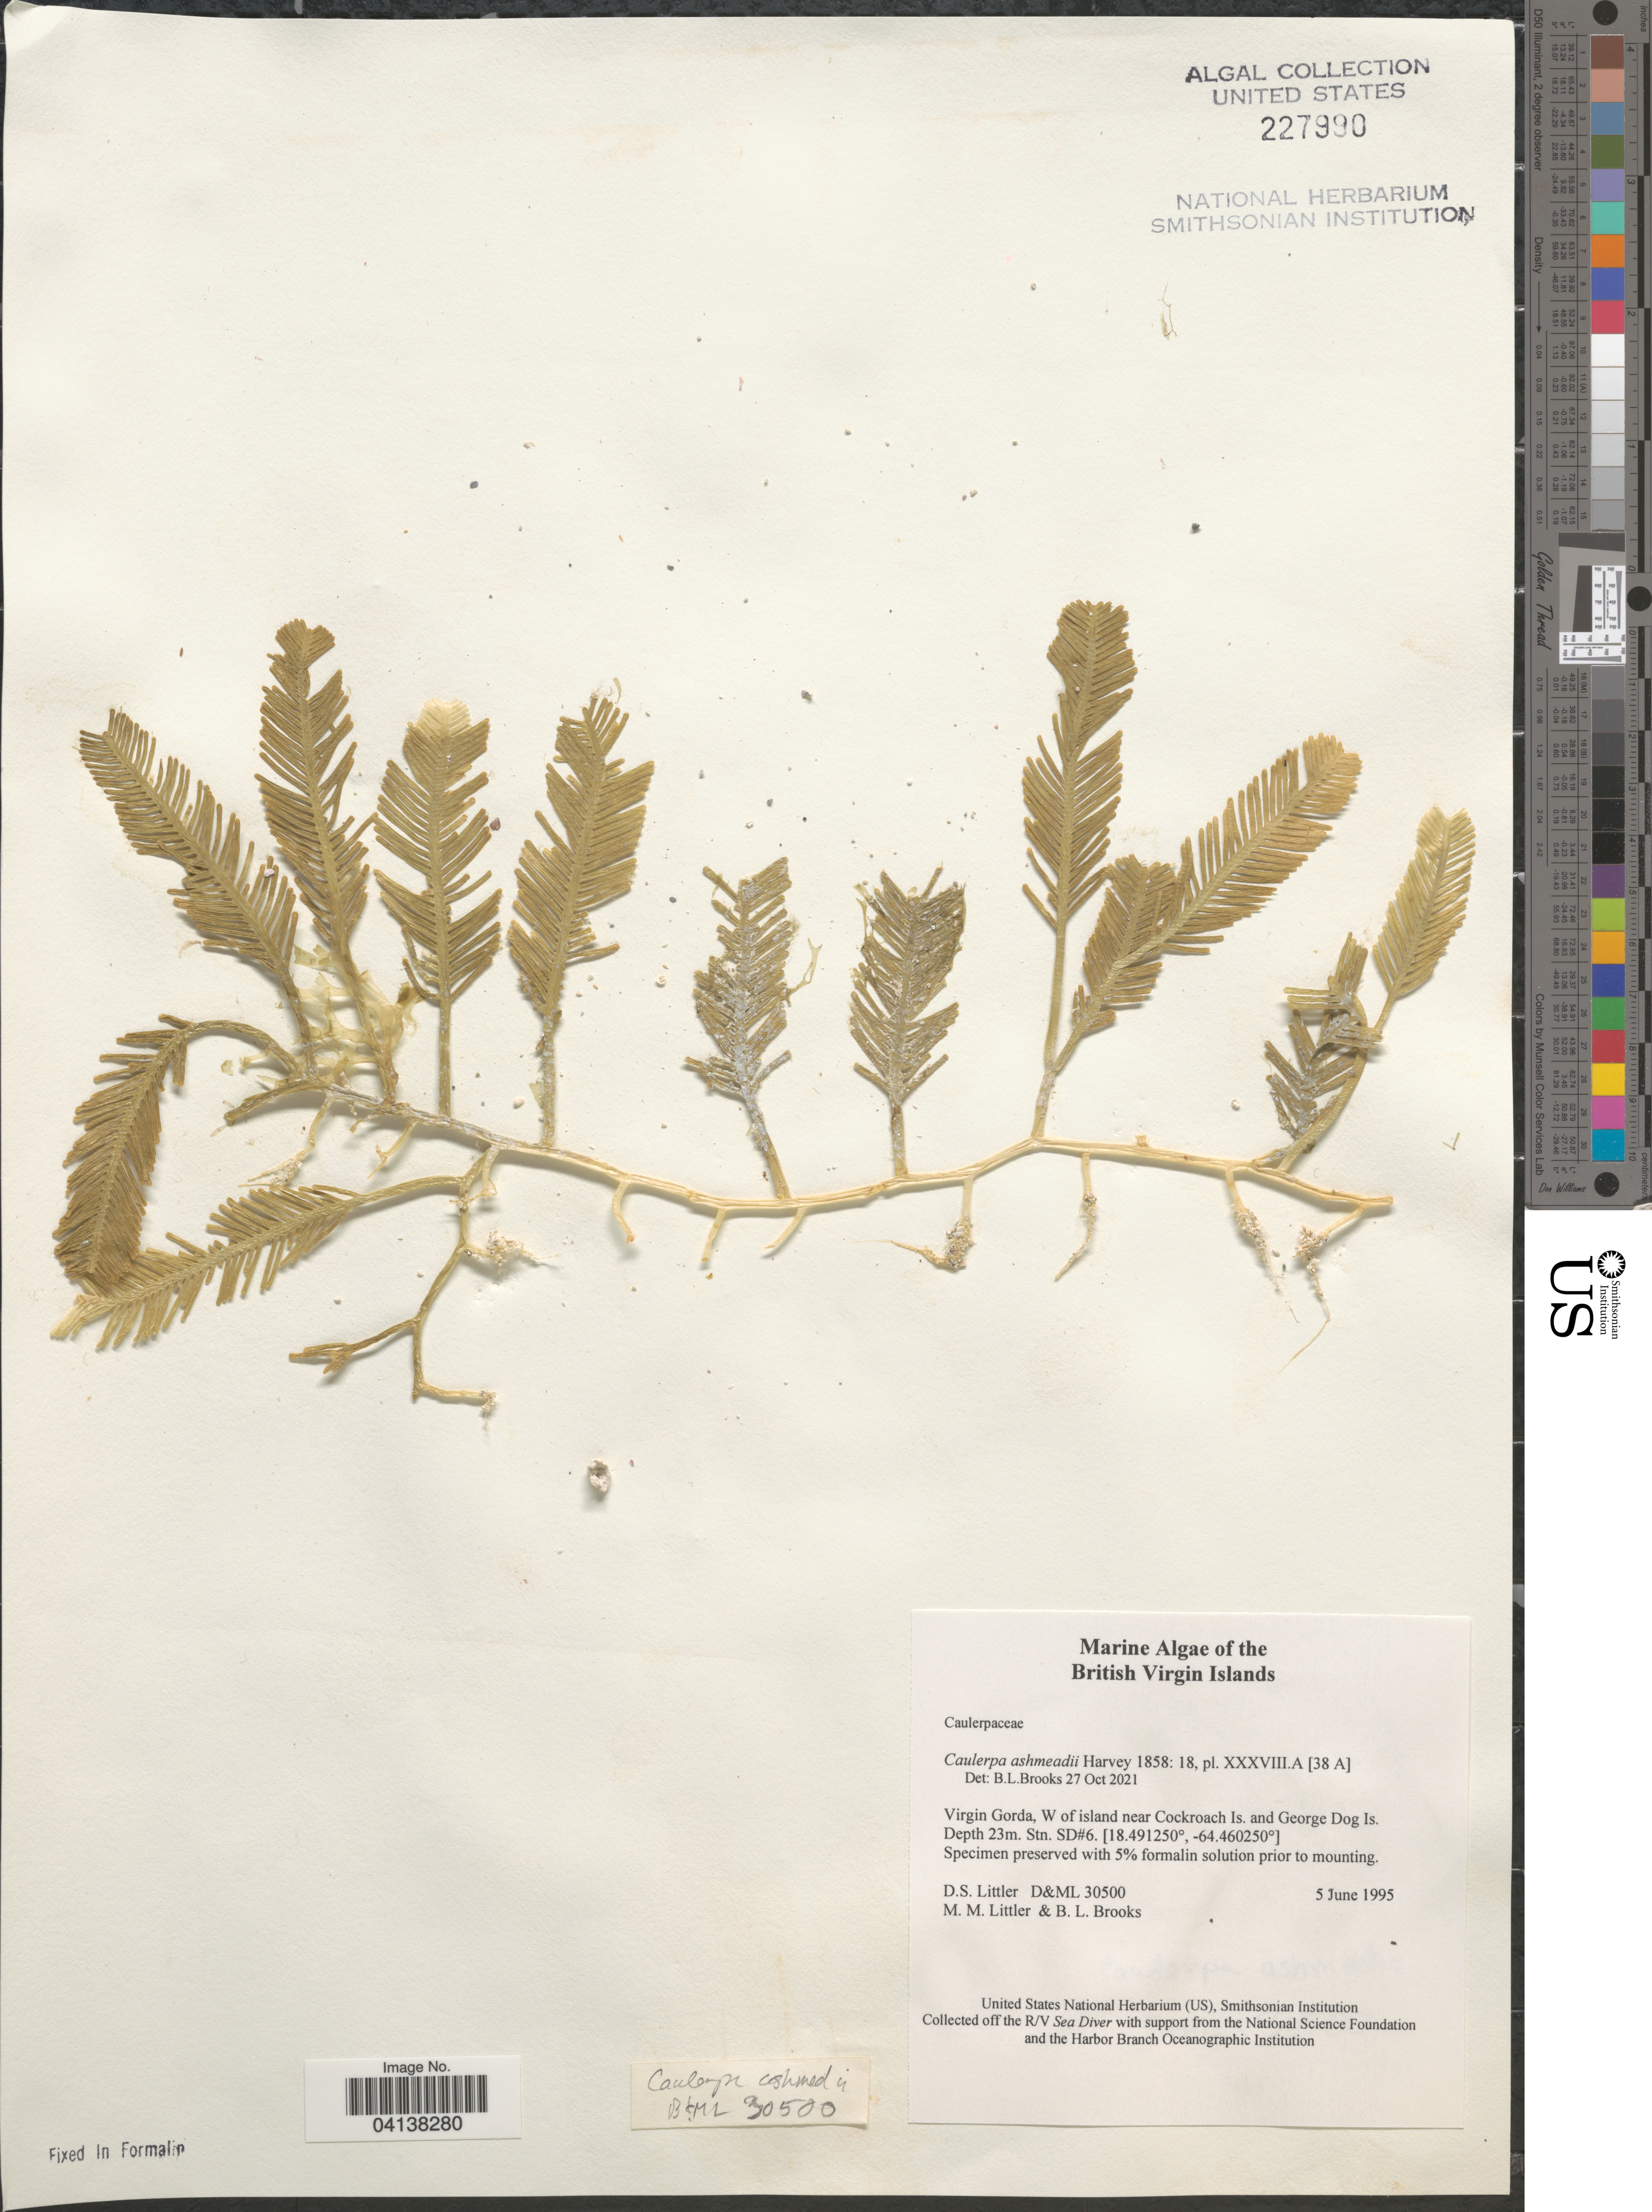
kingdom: Plantae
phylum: Chlorophyta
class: Ulvophyceae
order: Bryopsidales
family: Caulerpaceae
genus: Caulerpa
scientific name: Caulerpa ashmeadii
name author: Harv.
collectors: D. S. Littler & B. Brooks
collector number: D&ML 30500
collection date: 1995-06-05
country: British Virgin Islands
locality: Virgin Gorda. W of island near Cockroach Is. and George Dog Is. Stn. SD#6.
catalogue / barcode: US 227990